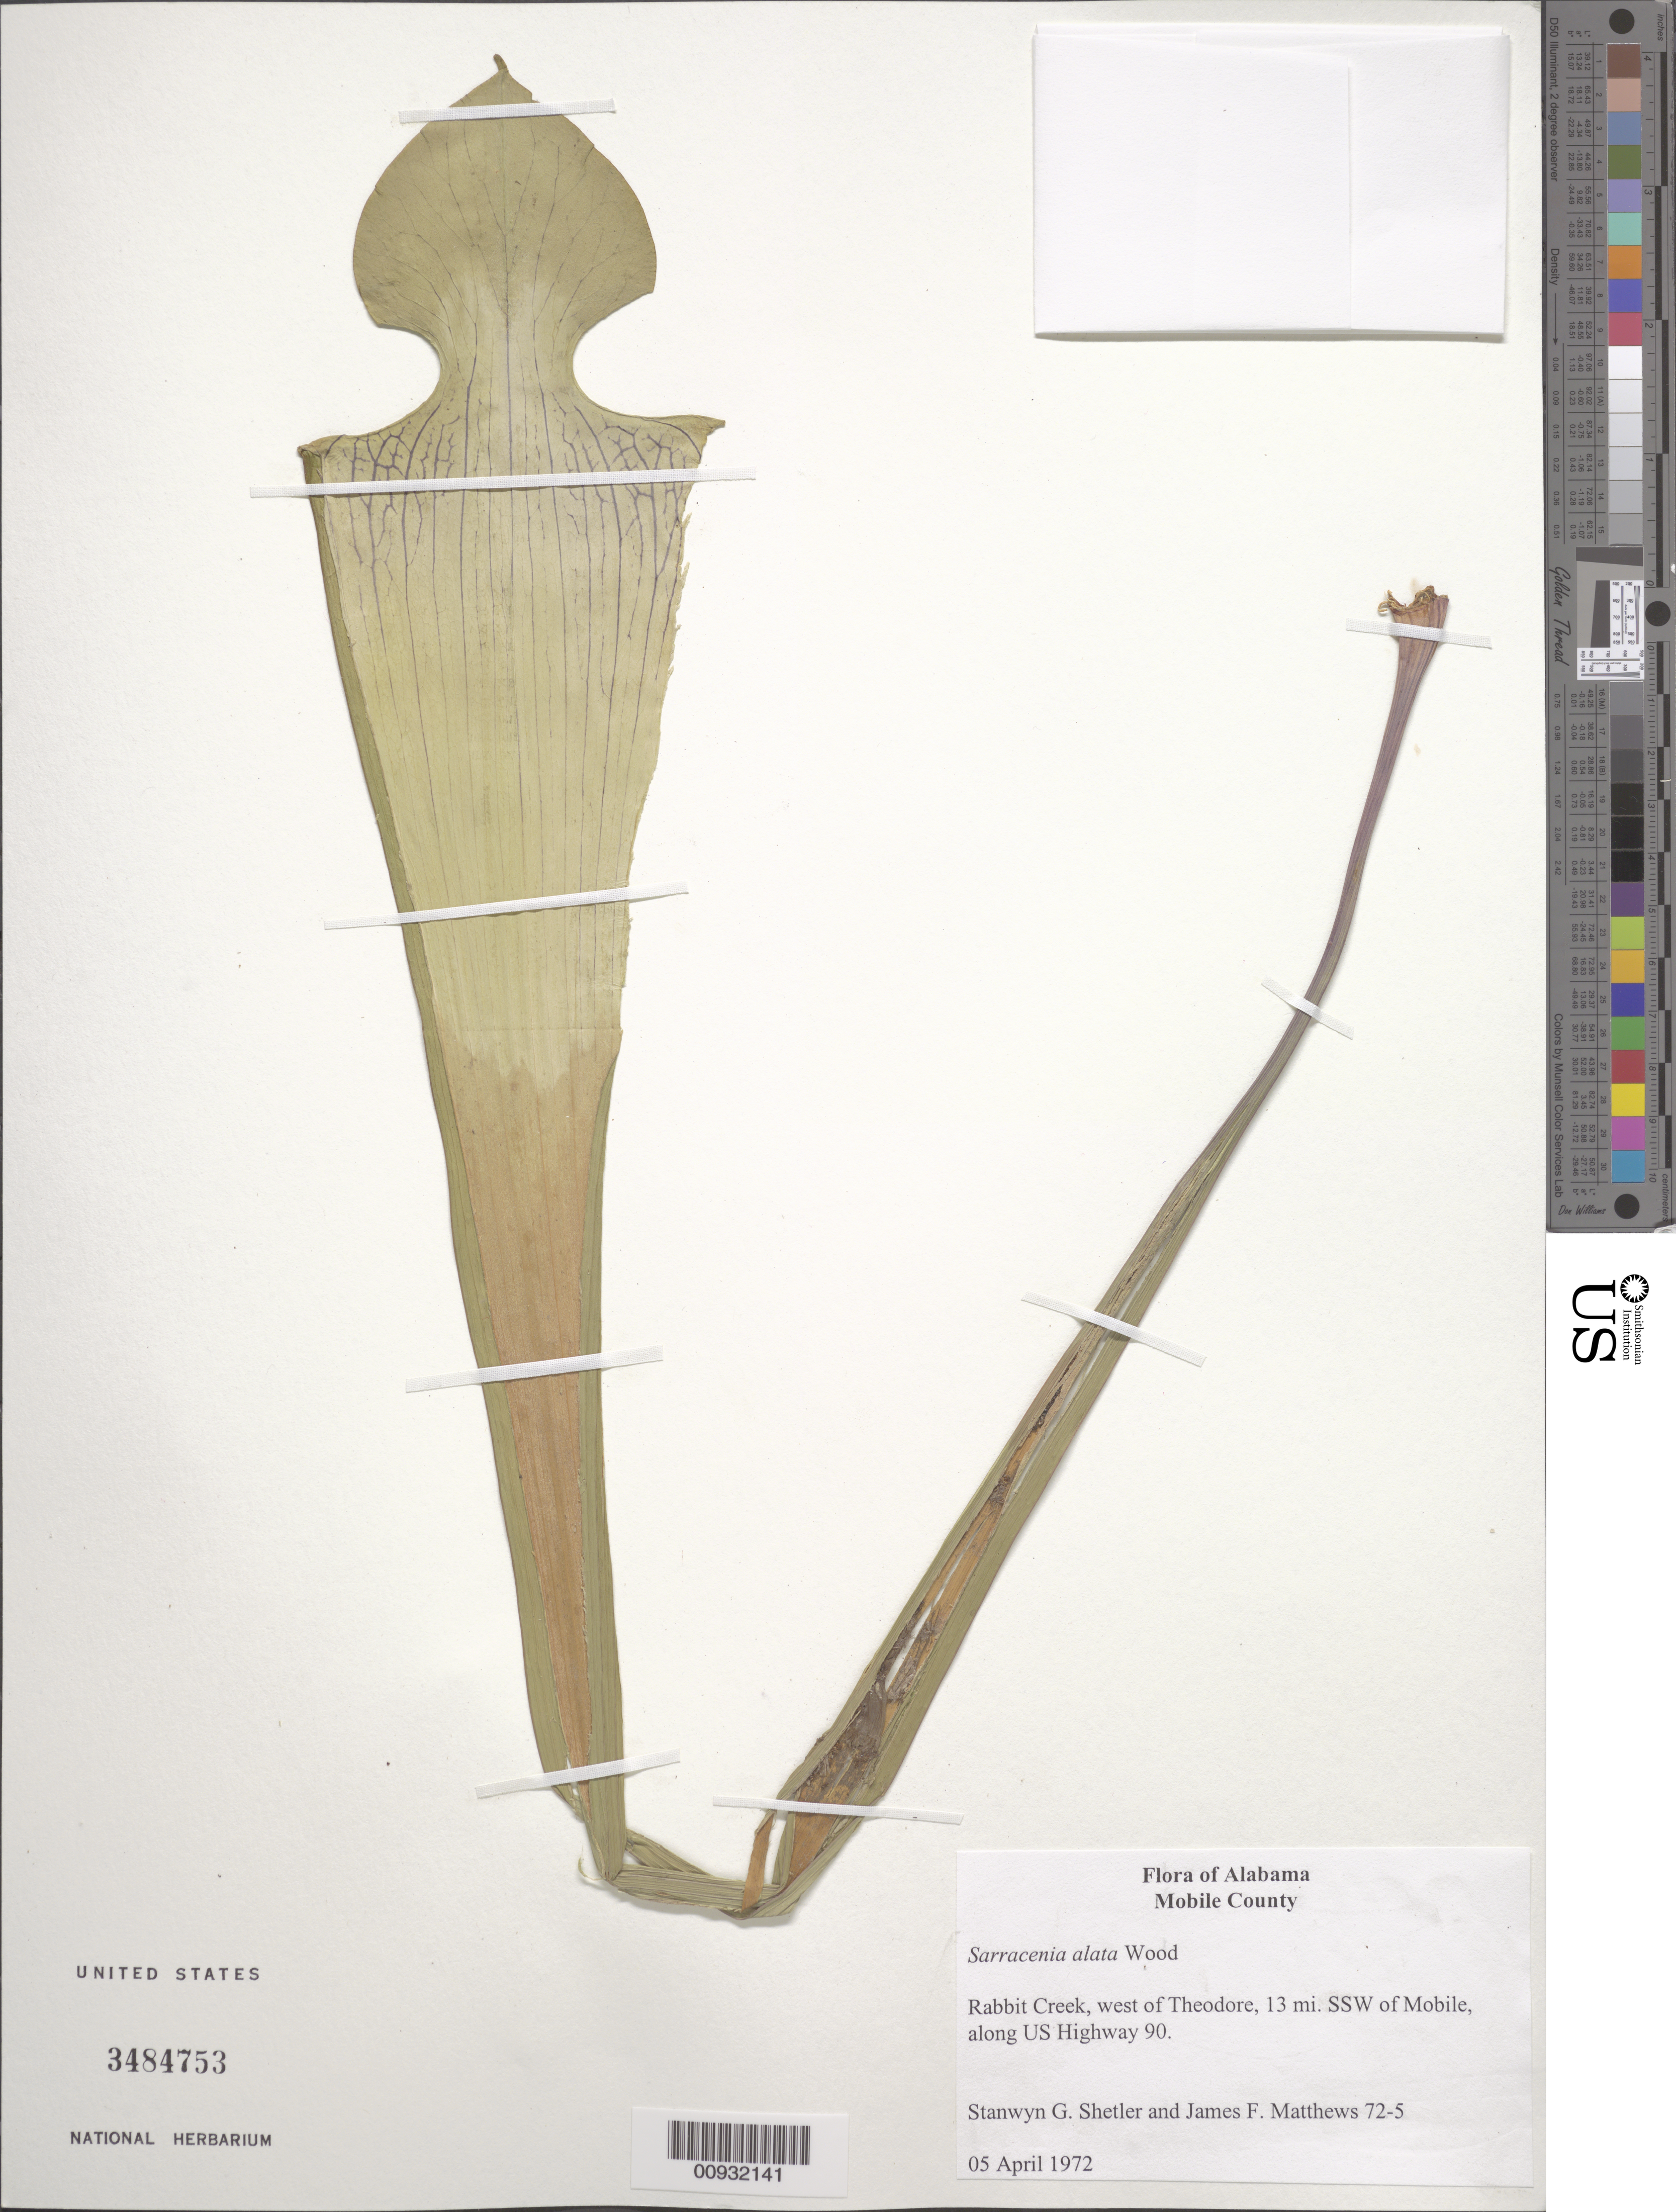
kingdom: Plantae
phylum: Tracheophyta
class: Magnoliopsida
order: Ericales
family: Sarraceniaceae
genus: Sarracenia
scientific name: Sarracenia alata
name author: (Alph. Wood) Alph. Wood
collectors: S. Shetler & J. F. Matthews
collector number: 72-5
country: United States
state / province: Alabama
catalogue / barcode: US 3484753